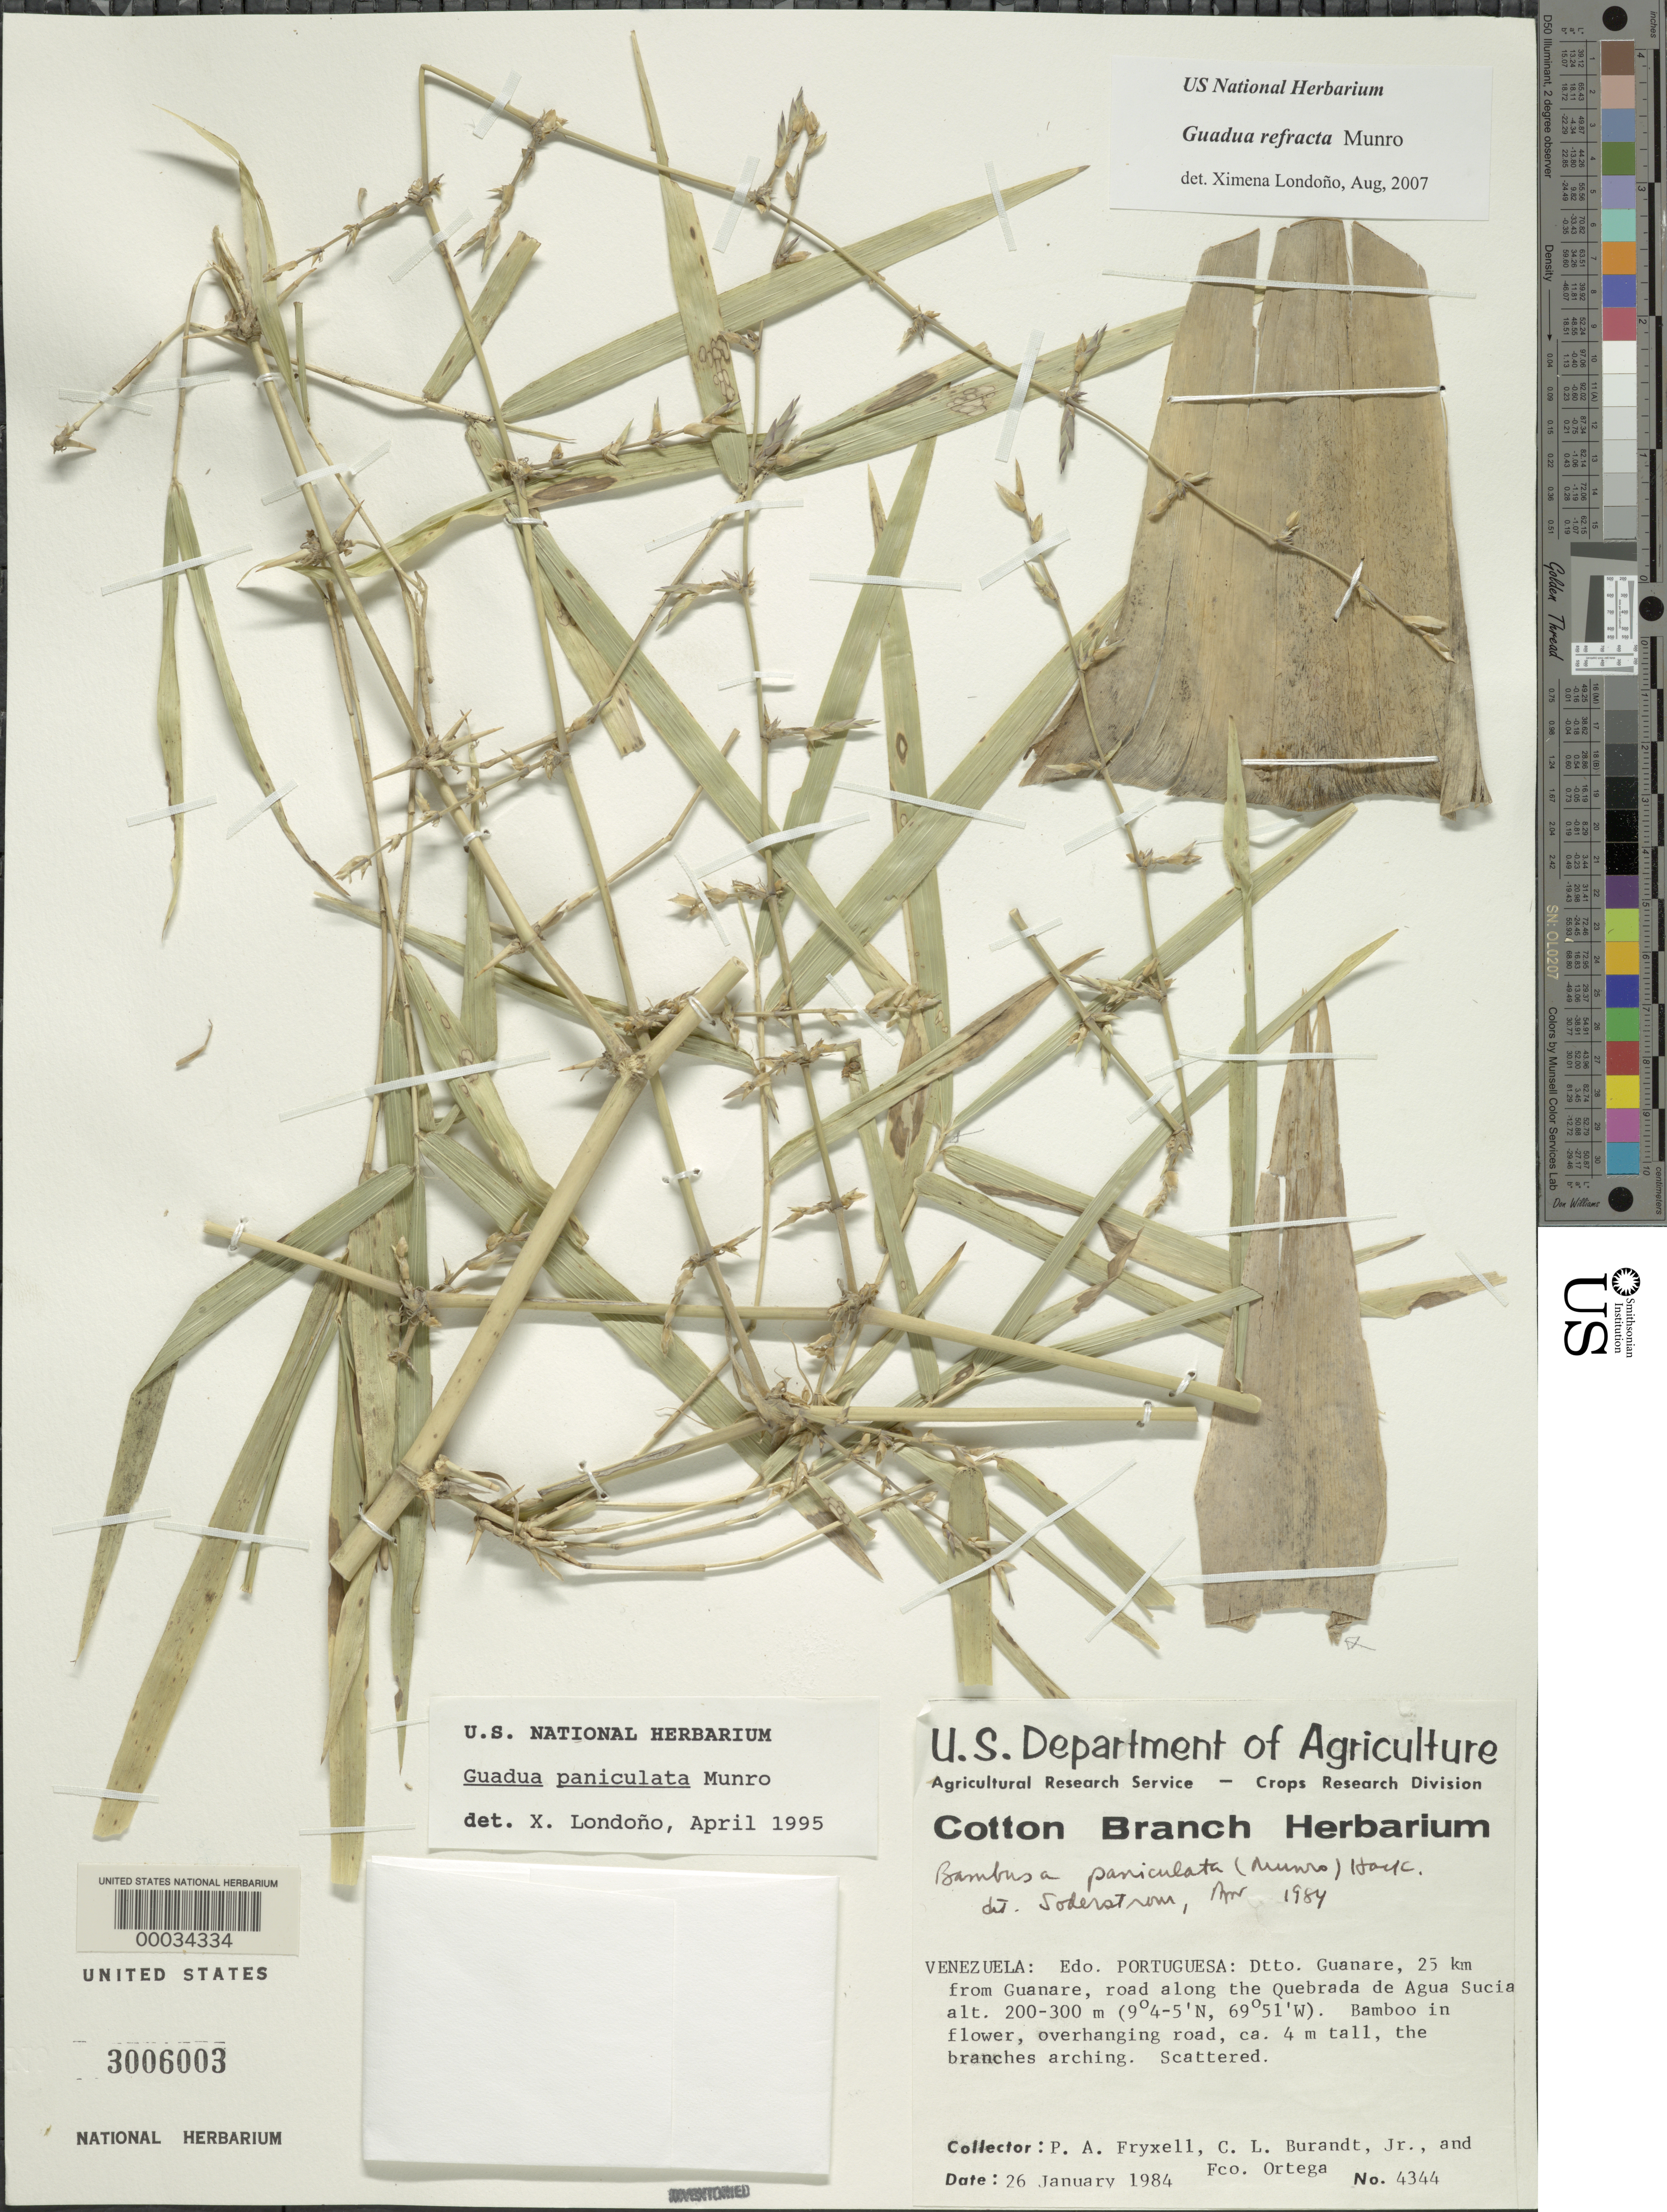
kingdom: Plantae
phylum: Tracheophyta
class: Liliopsida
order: Poales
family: Poaceae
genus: Guadua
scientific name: Guadua refracta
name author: Munro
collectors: P. A. Fryxell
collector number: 4344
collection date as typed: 26 Jan 1984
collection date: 1984-01-26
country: Venezuela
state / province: Portuguesa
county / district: Guanare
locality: Dist guanare, guanare, quebrada de agua sucia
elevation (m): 200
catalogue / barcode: US 3006003